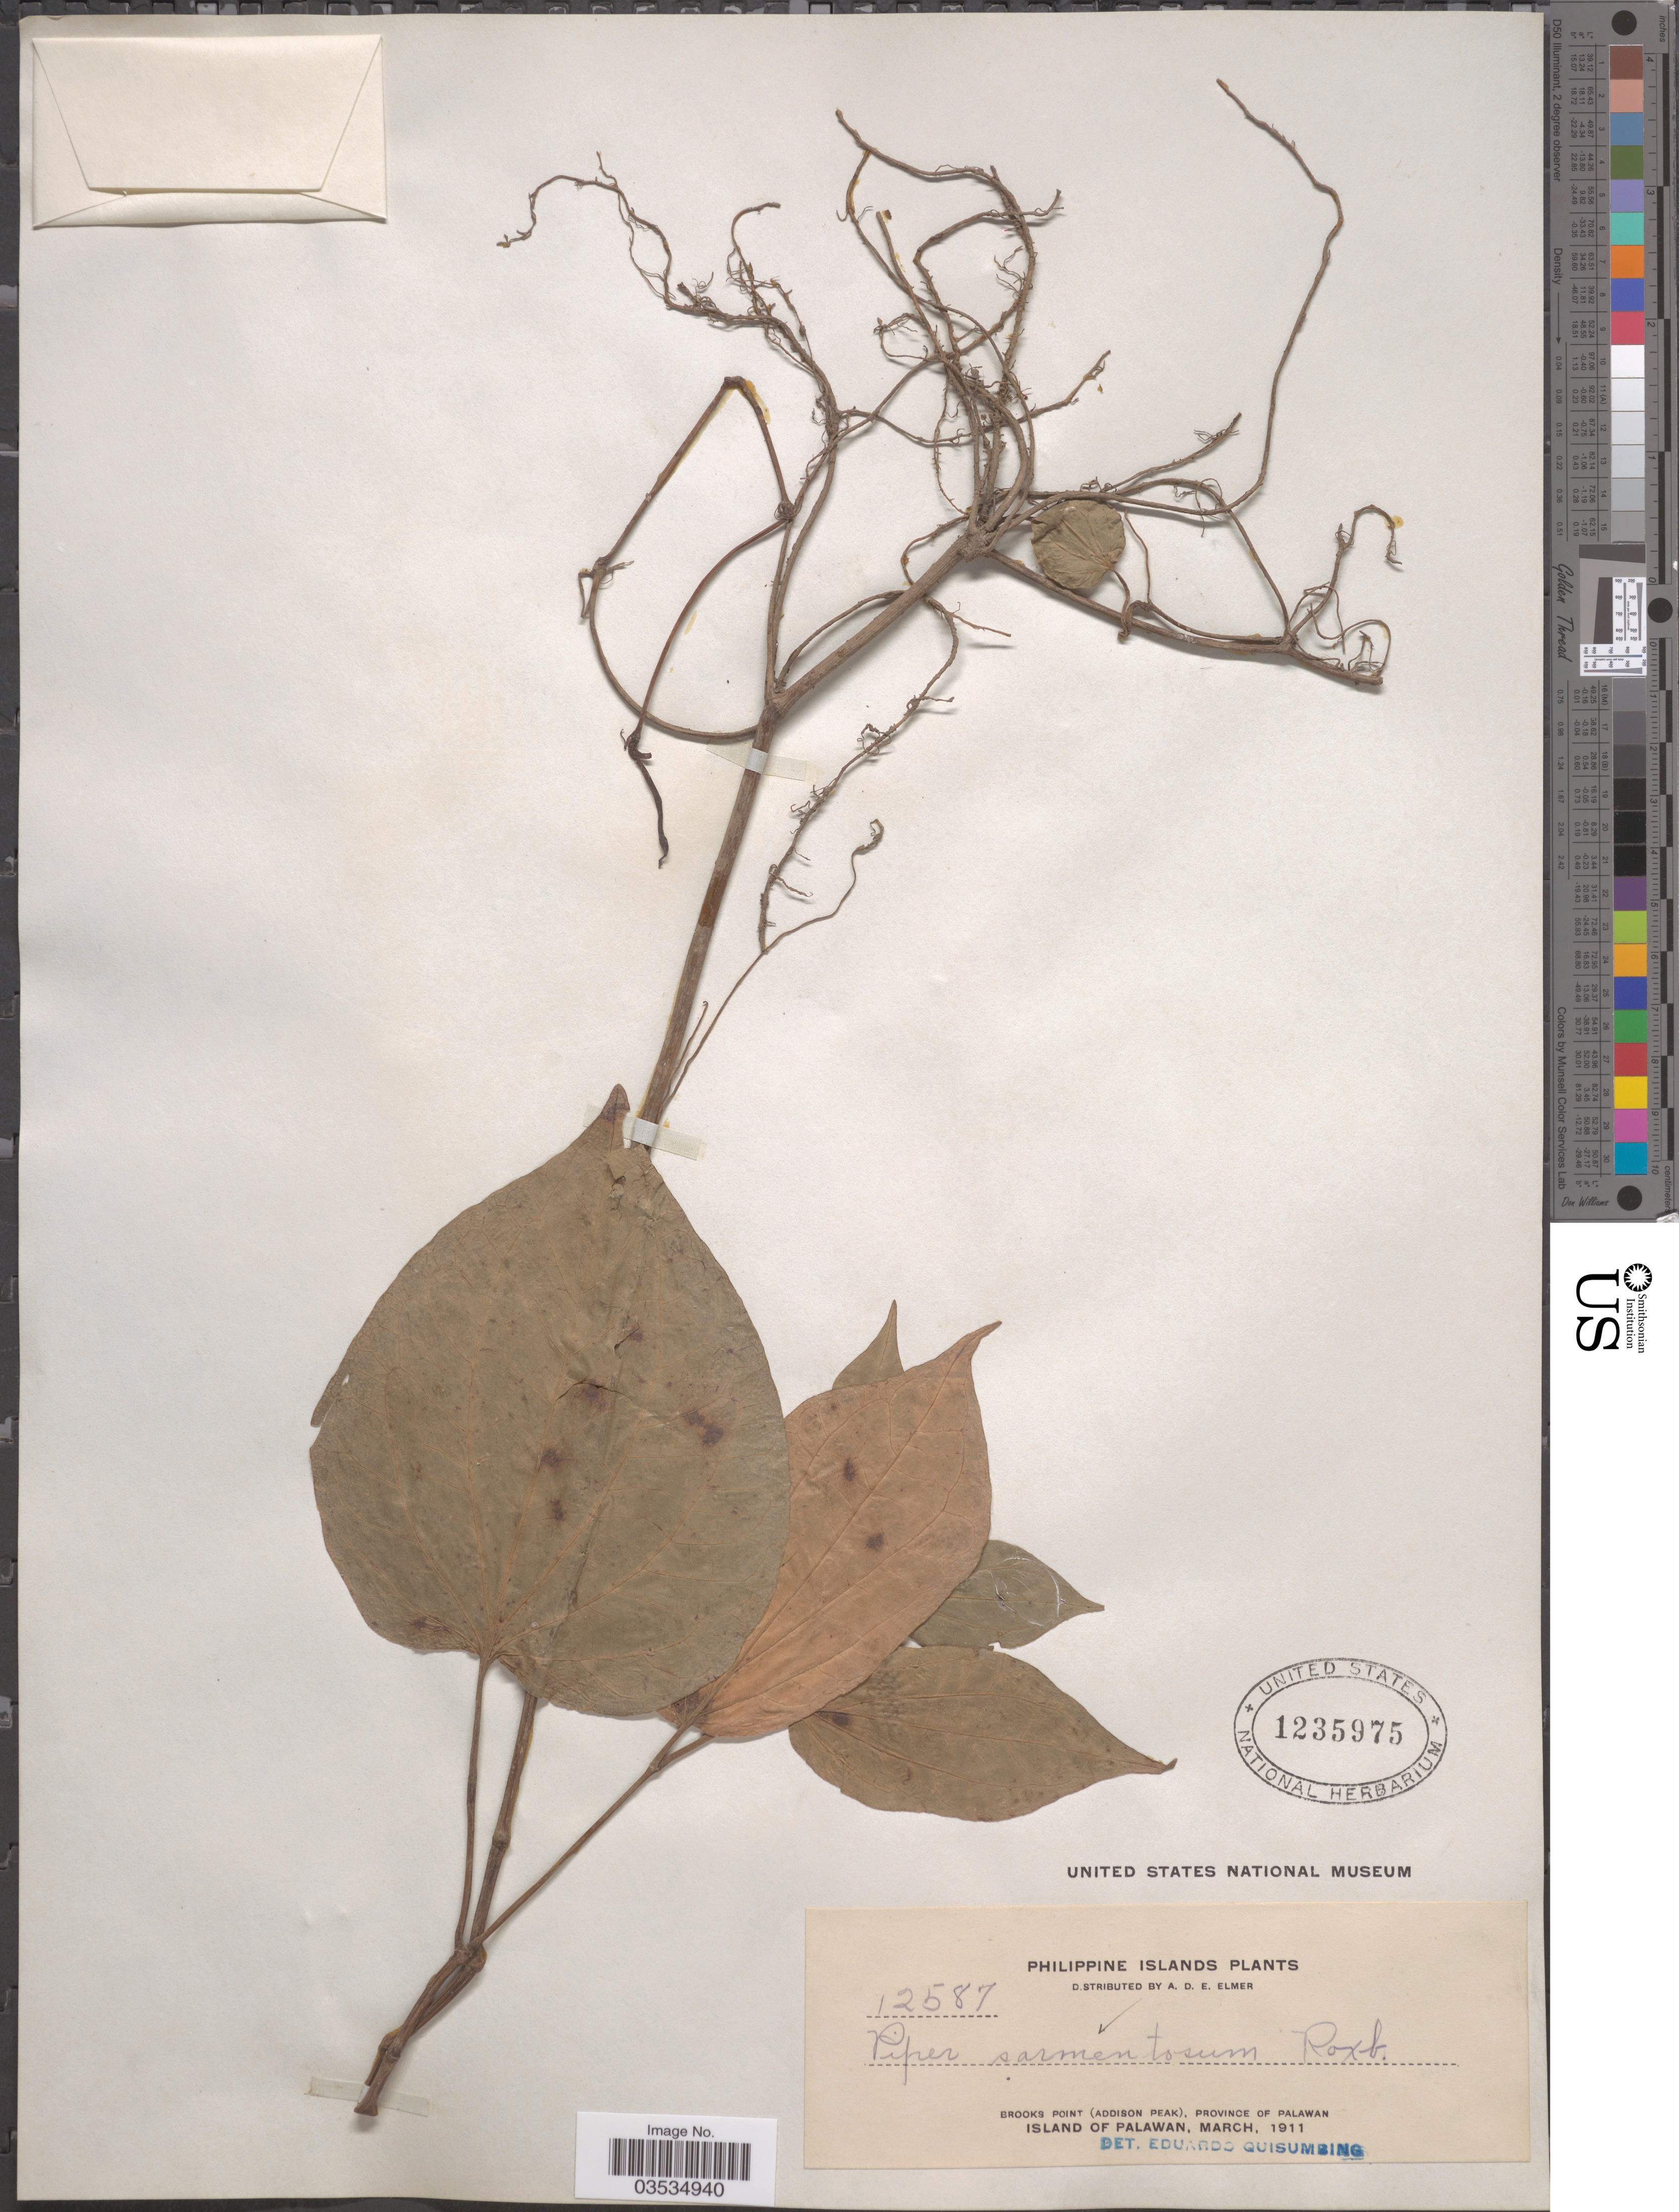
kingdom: Plantae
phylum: Tracheophyta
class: Magnoliopsida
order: Piperales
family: Piperaceae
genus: Piper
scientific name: Piper sarmentosum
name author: Roxb.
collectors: A. D. E. Elmer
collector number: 12587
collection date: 1911-03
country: Philippines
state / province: Mimaropa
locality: Brooks Point (Addison Peak), Province of Palawan. Island of Palawan.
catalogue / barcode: US 1235975